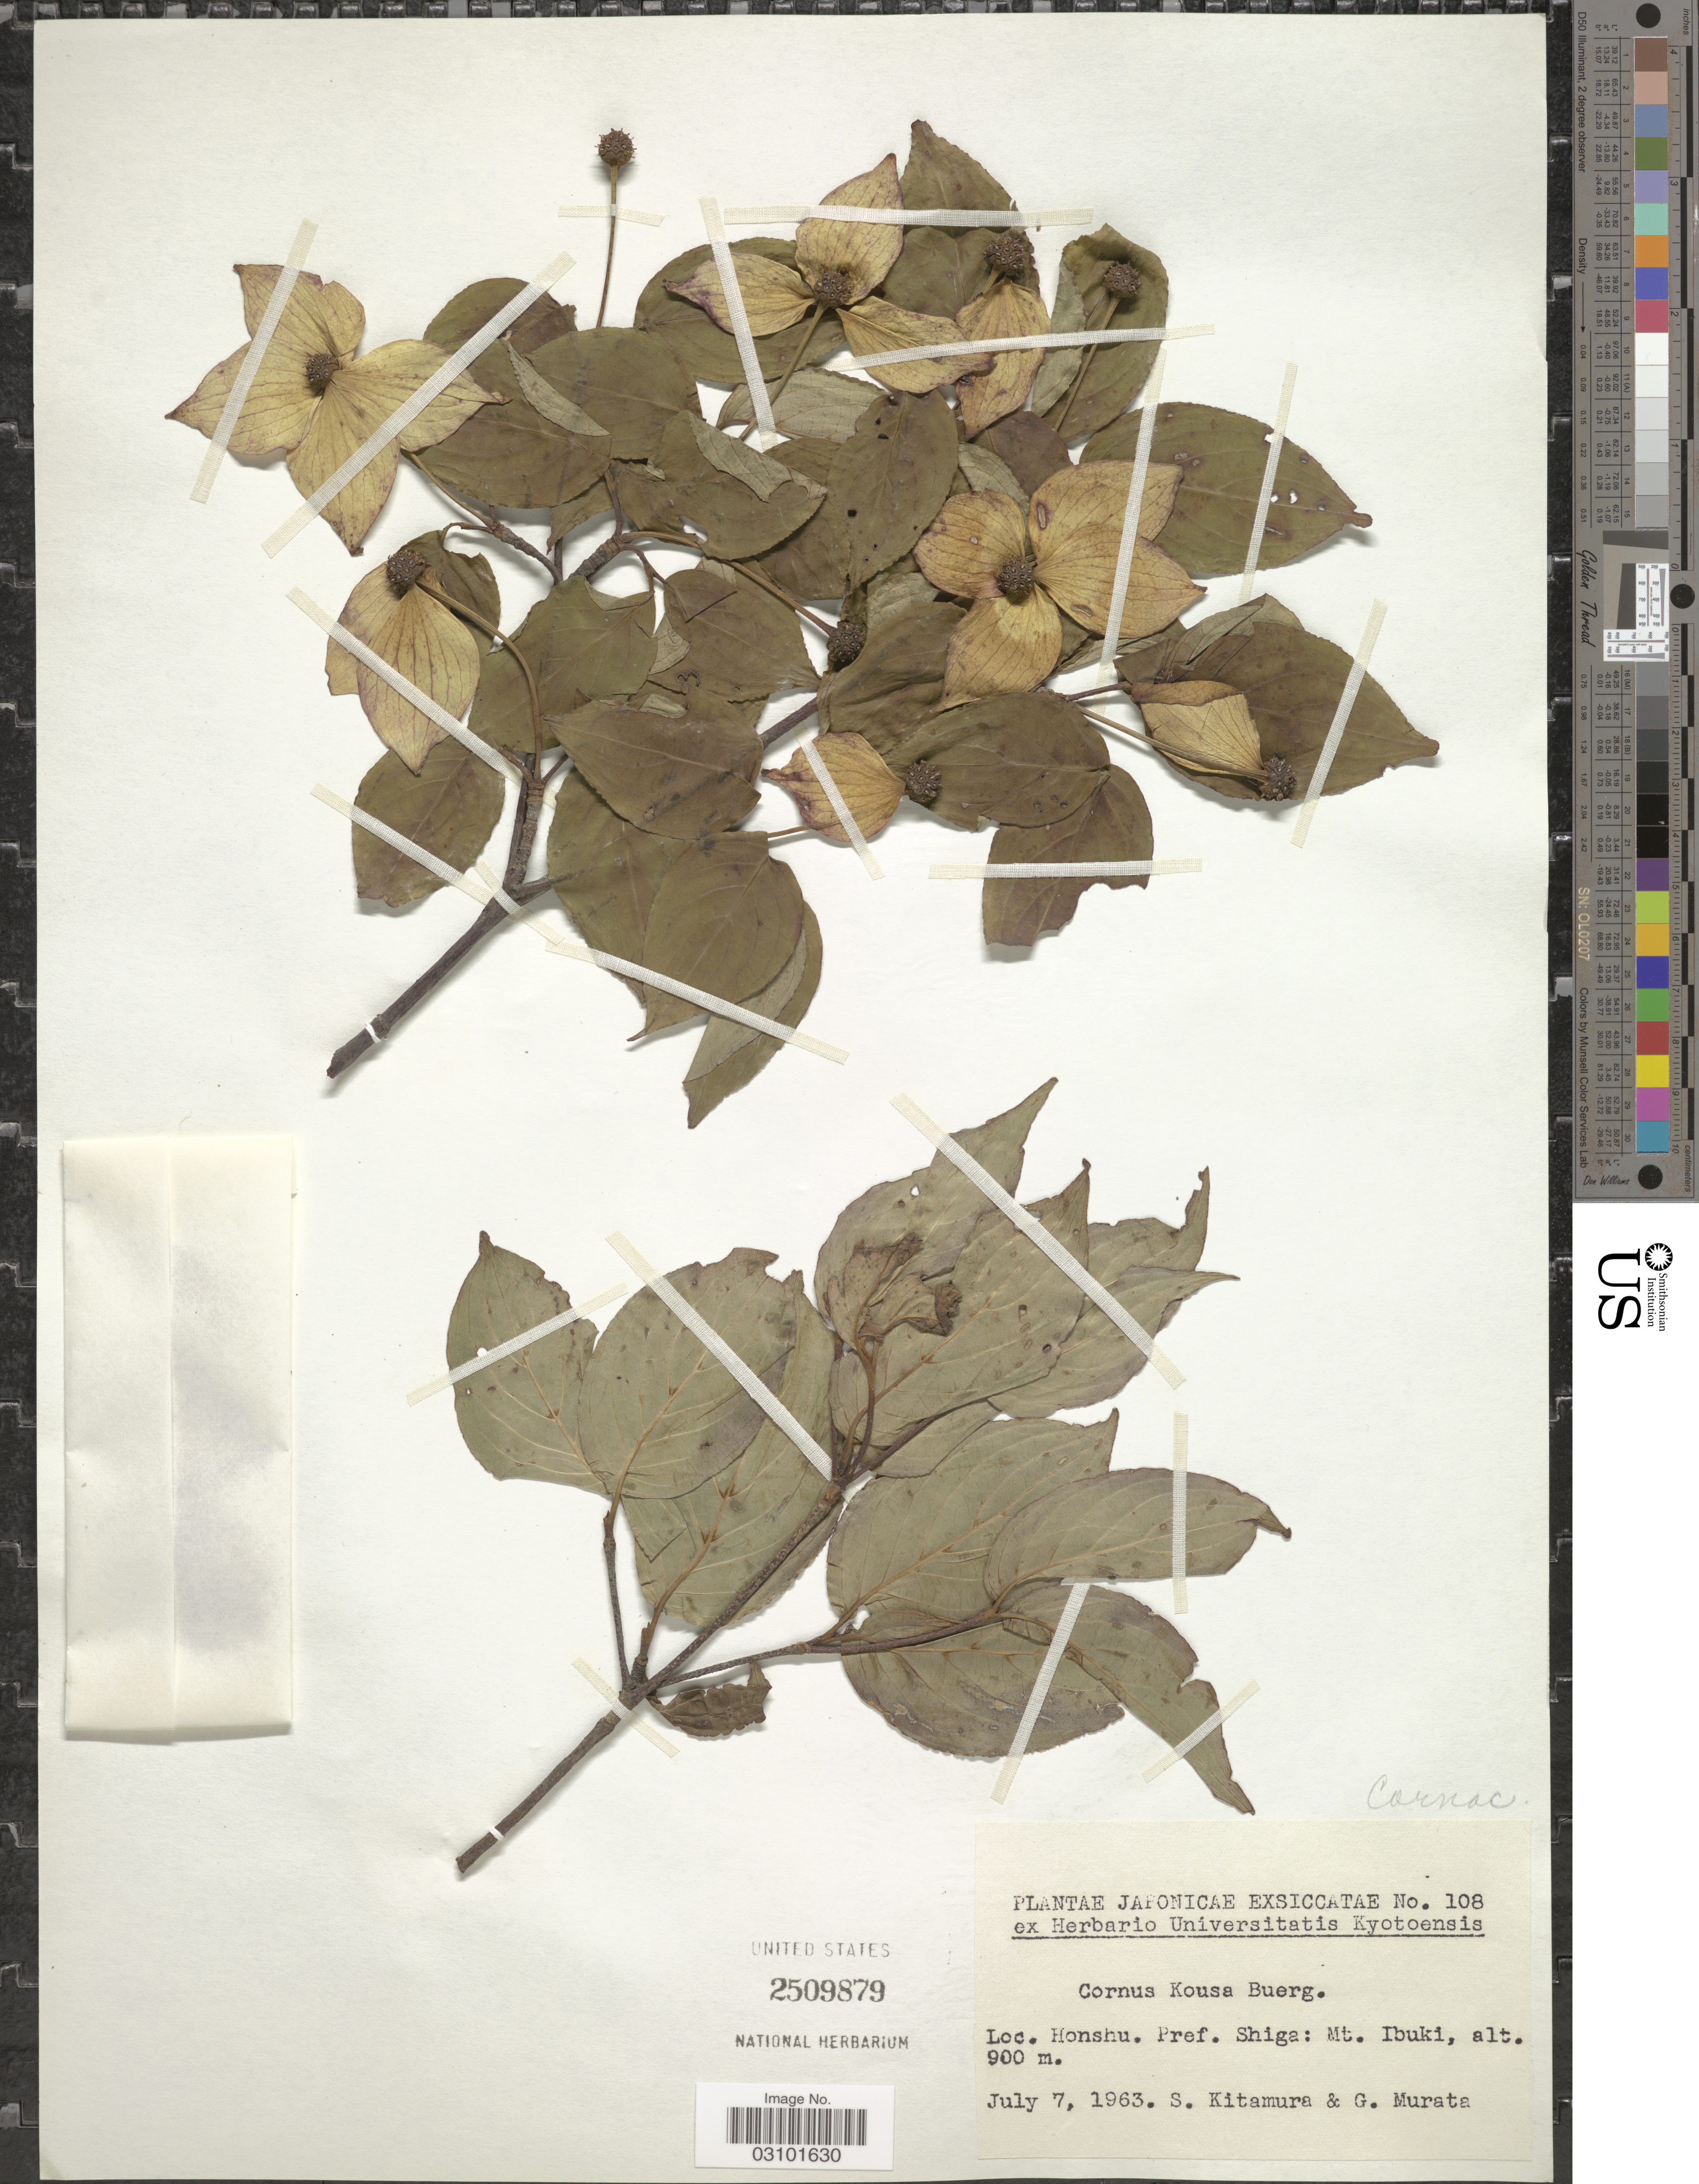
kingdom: Plantae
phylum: Tracheophyta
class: Magnoliopsida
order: Cornales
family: Cornaceae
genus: Cornus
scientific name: Cornus kousa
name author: F. Buerger ex Miq.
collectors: S. Kitamura & G. Murata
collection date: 1963-07-07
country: Japan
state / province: Siga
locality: Honshu Pref Shiga: Mt. Ibuki.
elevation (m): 900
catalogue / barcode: US 2509879